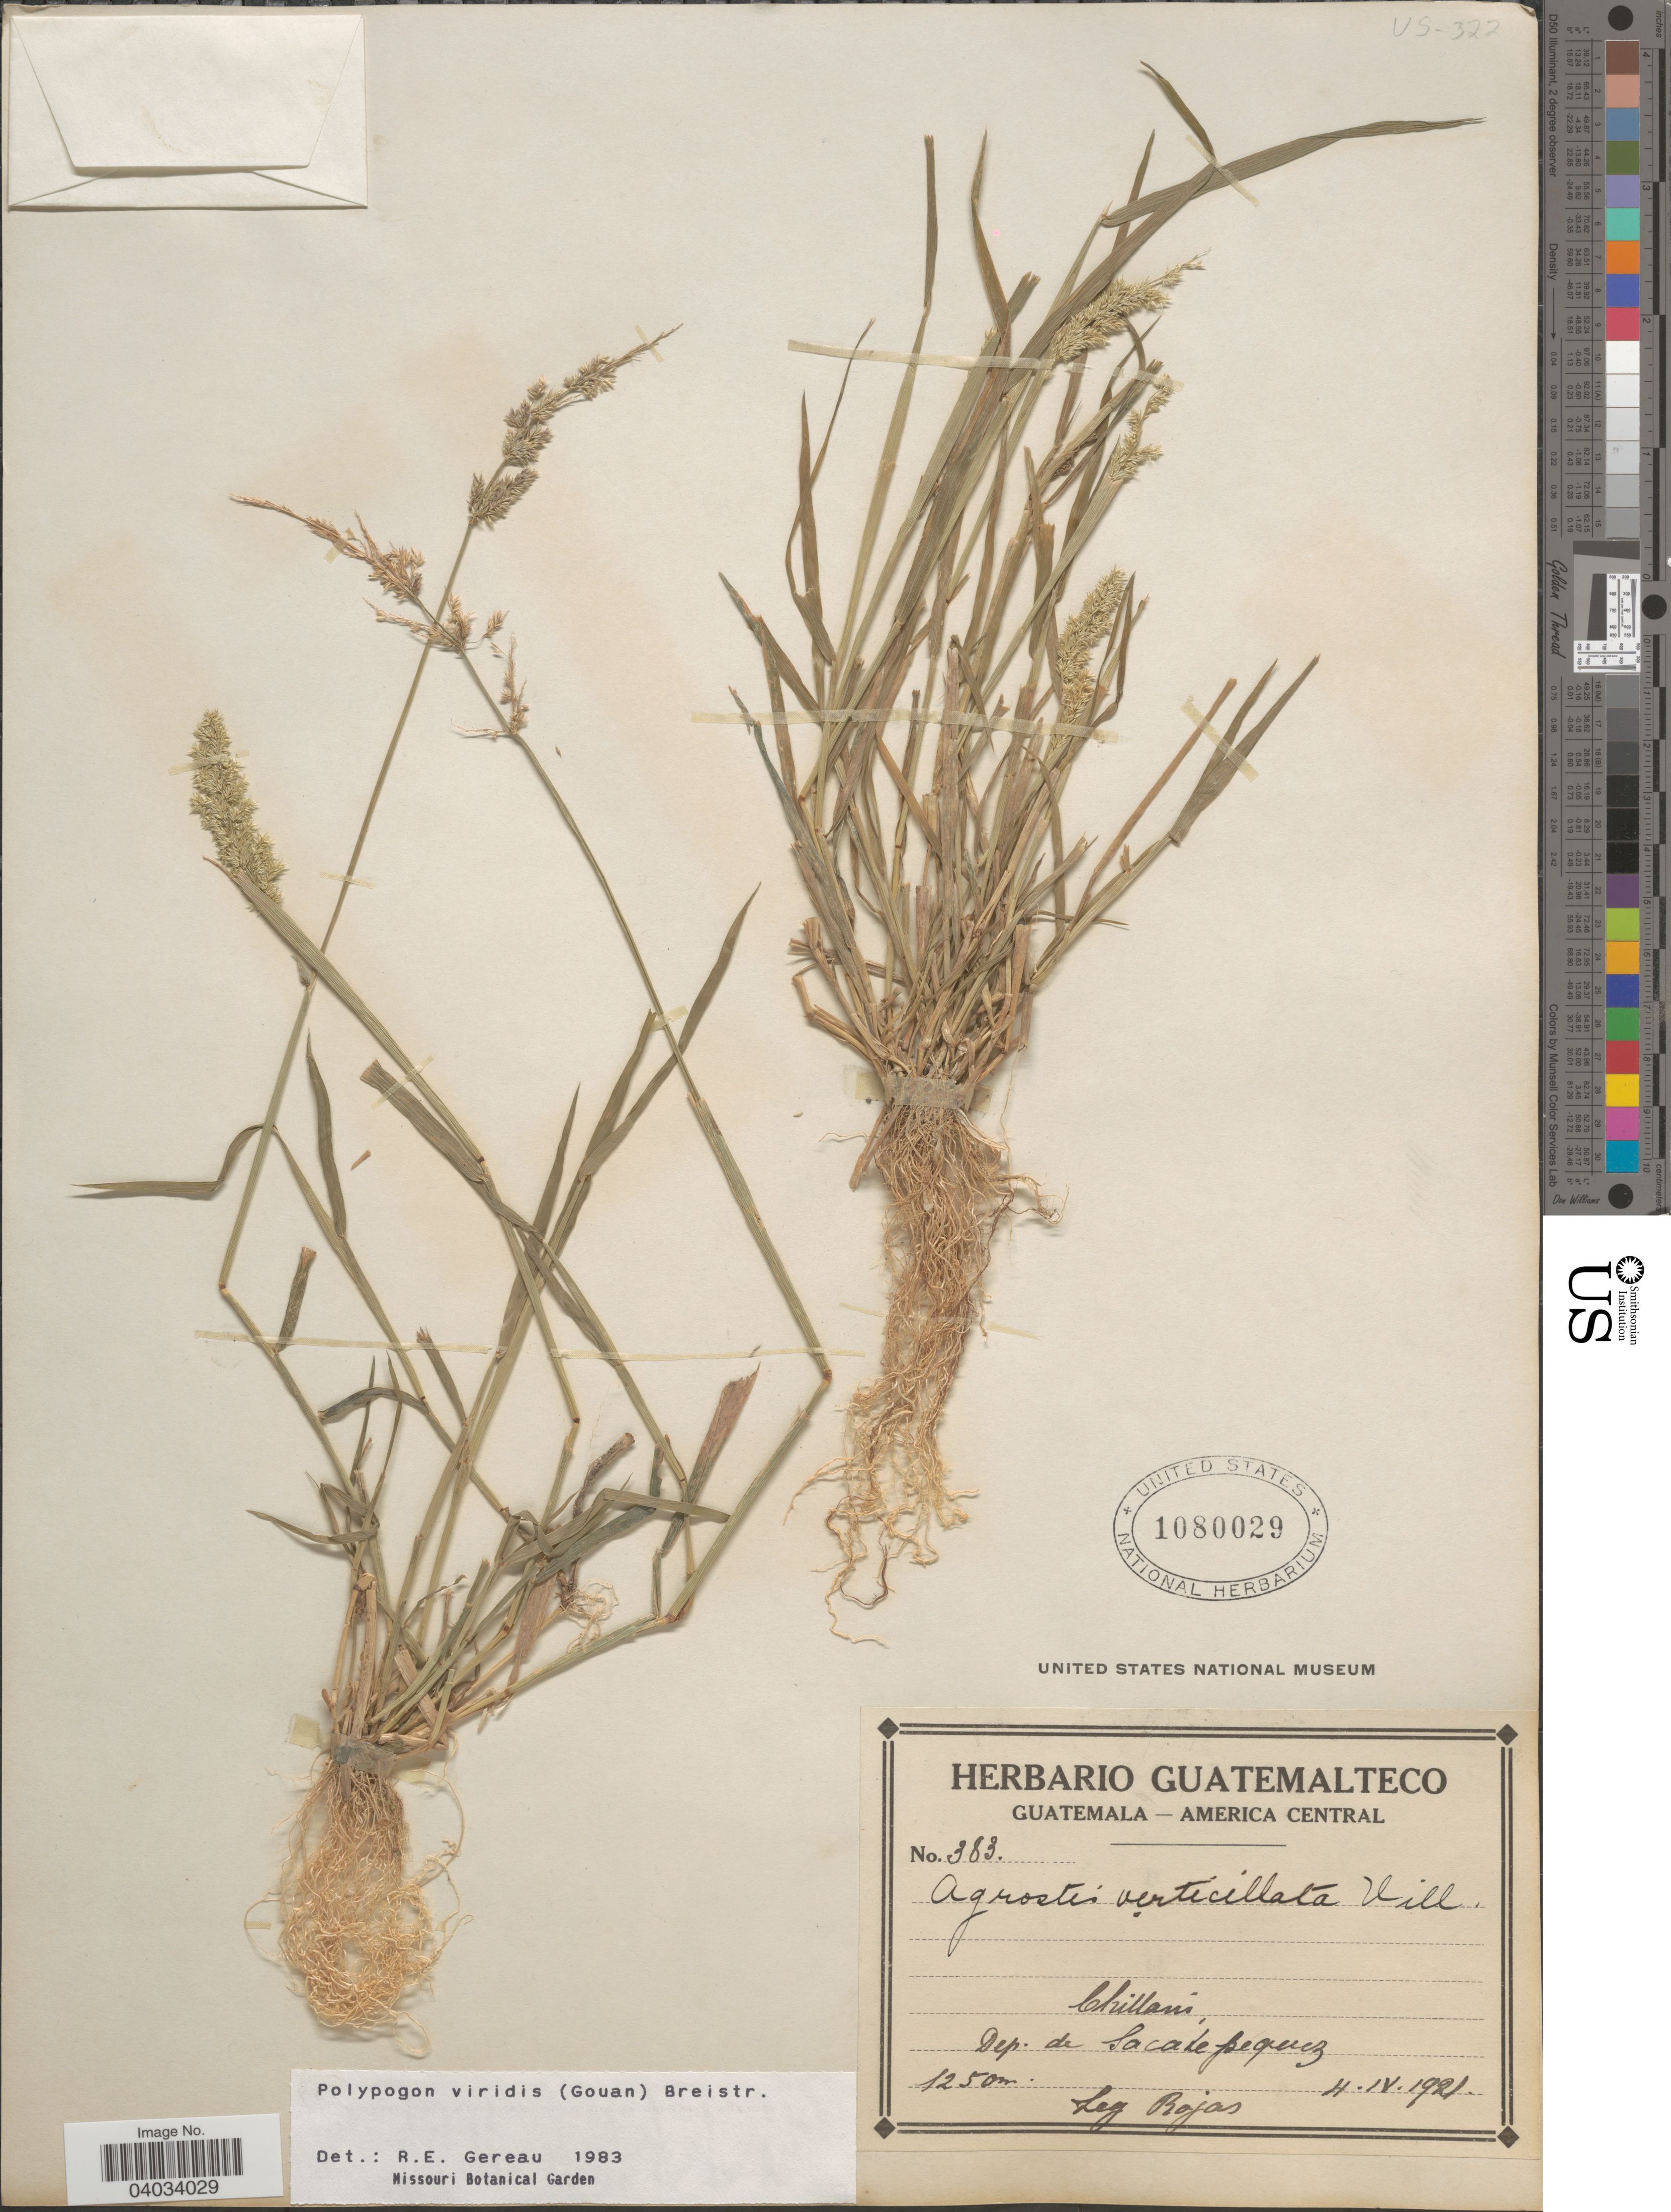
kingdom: Plantae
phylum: Tracheophyta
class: Liliopsida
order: Poales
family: Poaceae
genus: Polypogon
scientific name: Polypogon viridis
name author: (Gouan) Breistroffer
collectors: Rojas, --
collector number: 383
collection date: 1921-04-04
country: Guatemala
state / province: Sacatepequez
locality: Chillani, Dep. de Sacatepequez.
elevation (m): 1250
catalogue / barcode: US 1080029